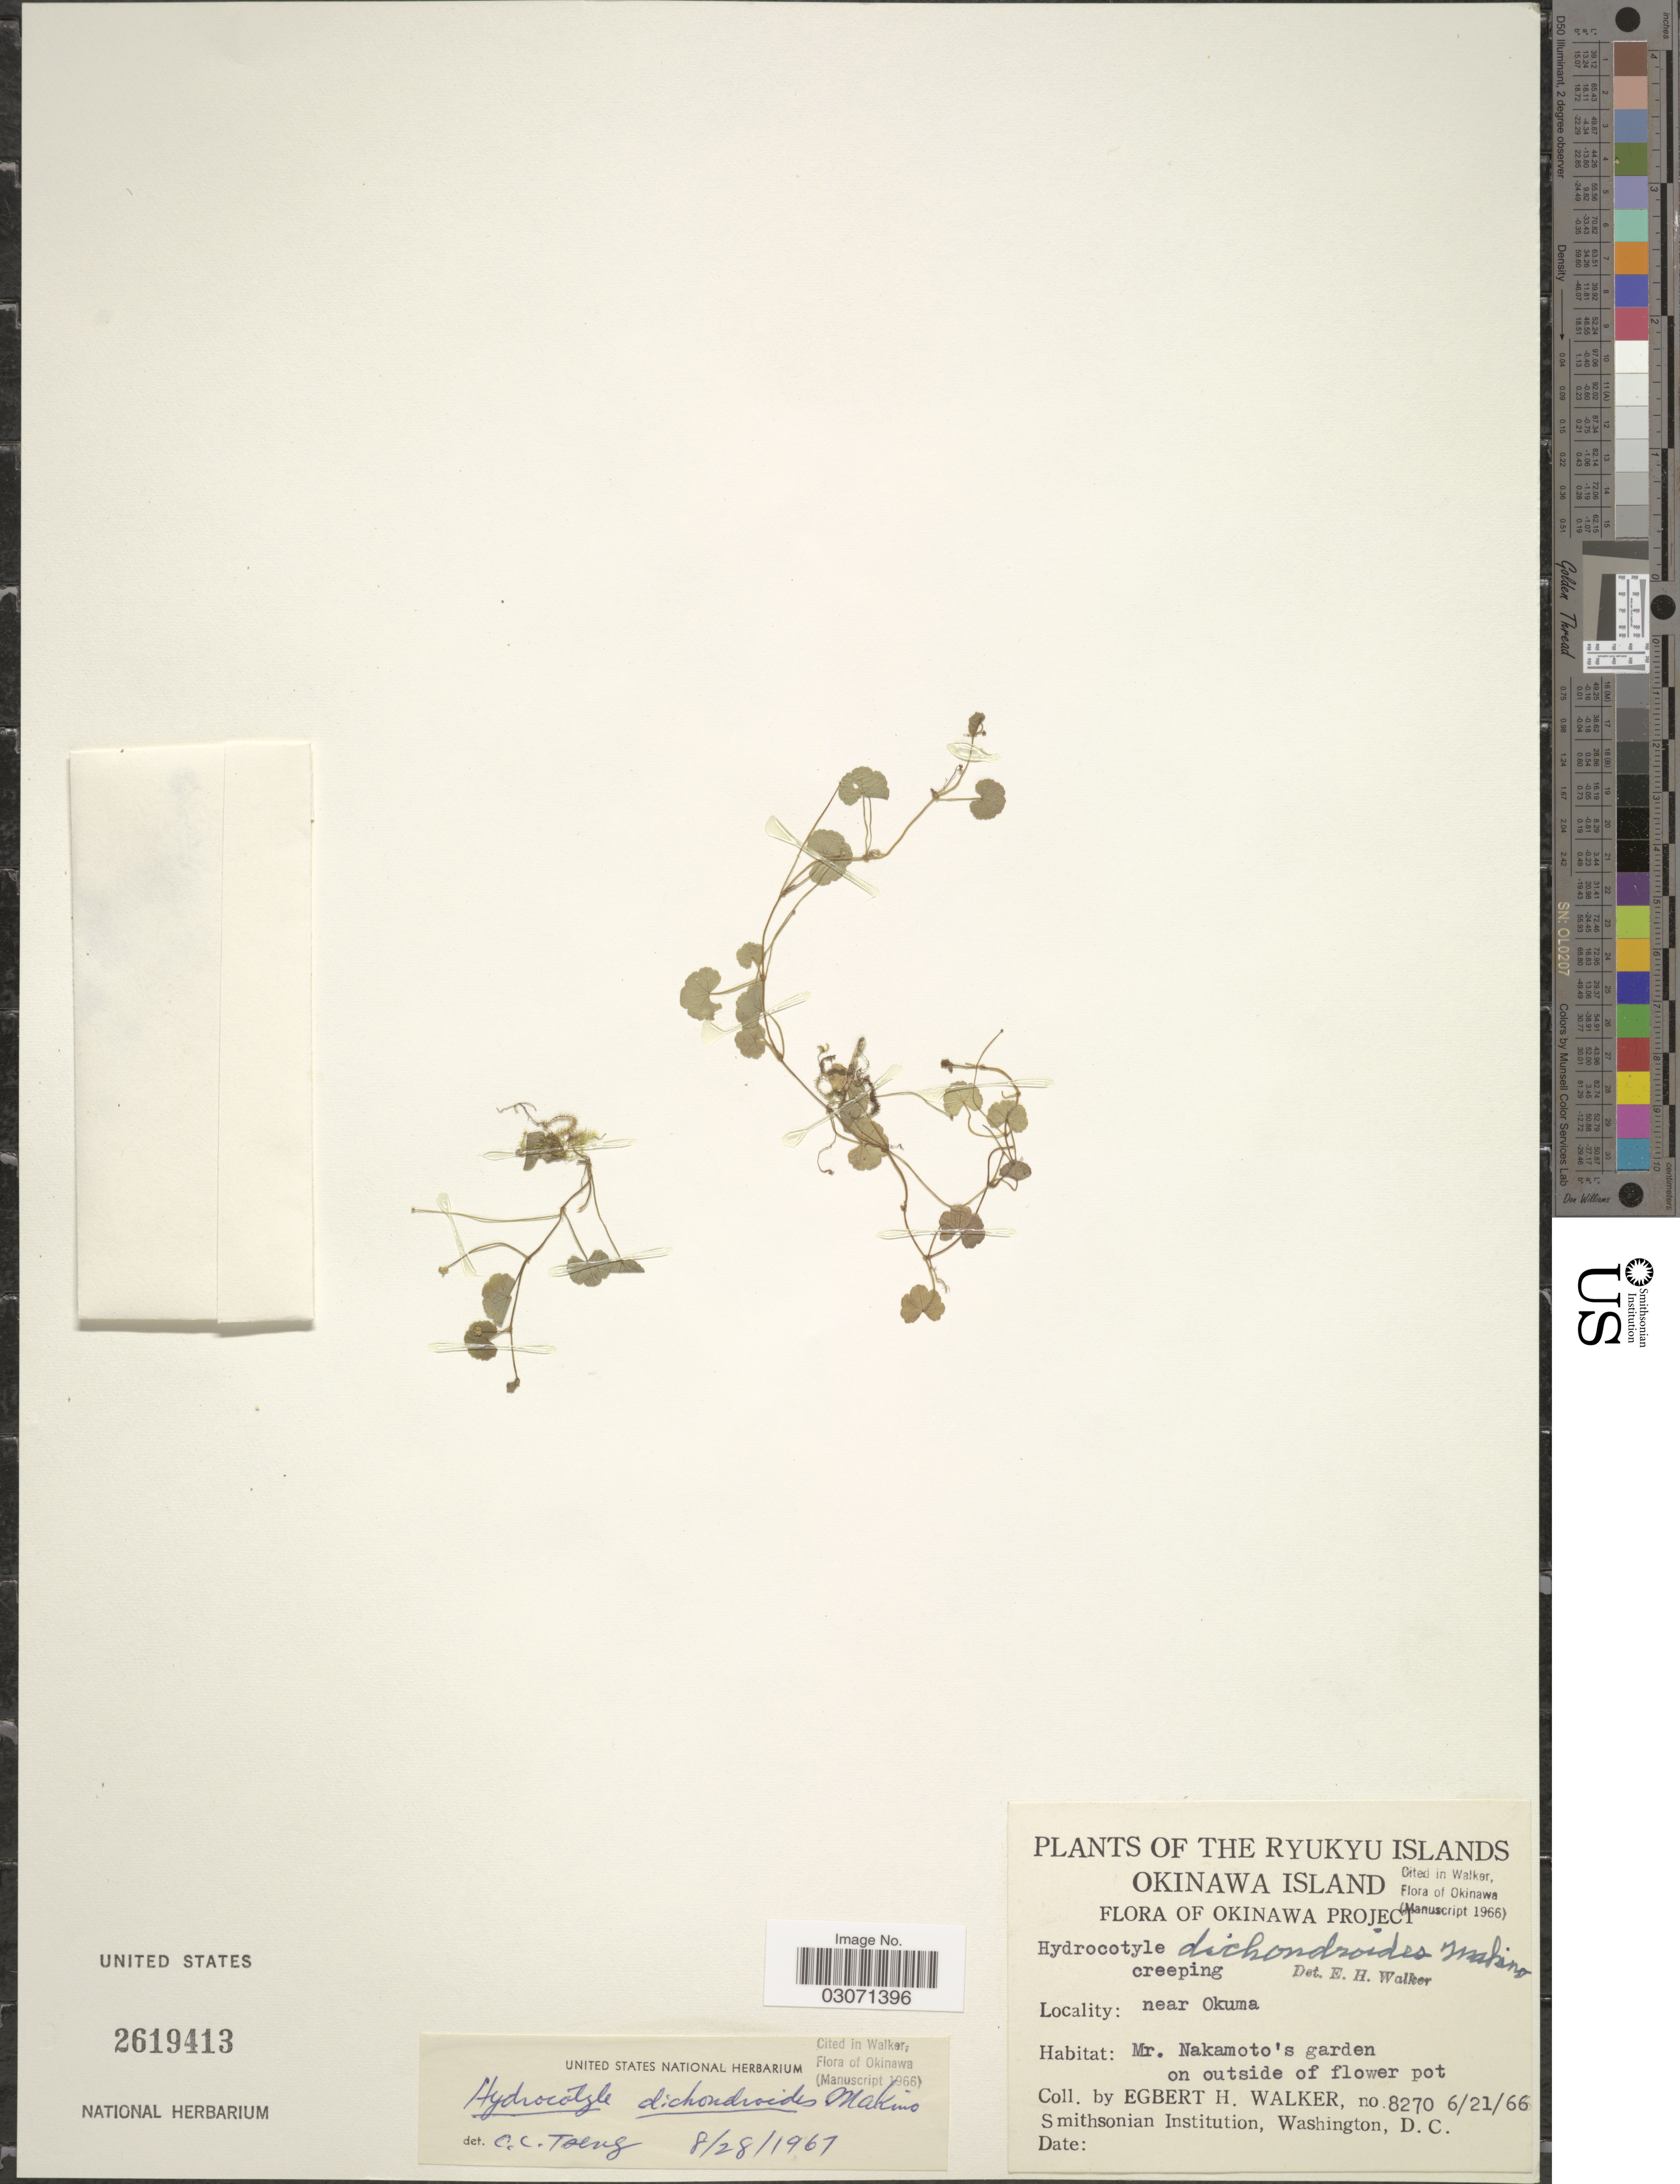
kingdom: Plantae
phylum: Tracheophyta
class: Magnoliopsida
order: Apiales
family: Araliaceae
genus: Hydrocotyle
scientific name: Hydrocotyle dichondroides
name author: Makino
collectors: E. H. Walker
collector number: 8270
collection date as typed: Transcribed d/m/y: 21/6/66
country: Japan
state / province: Okinawa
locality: The Ryukyu Islands. Near Okuma. Mr. Nakamoto's garden on outside of flower pot.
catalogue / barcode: US 2619413